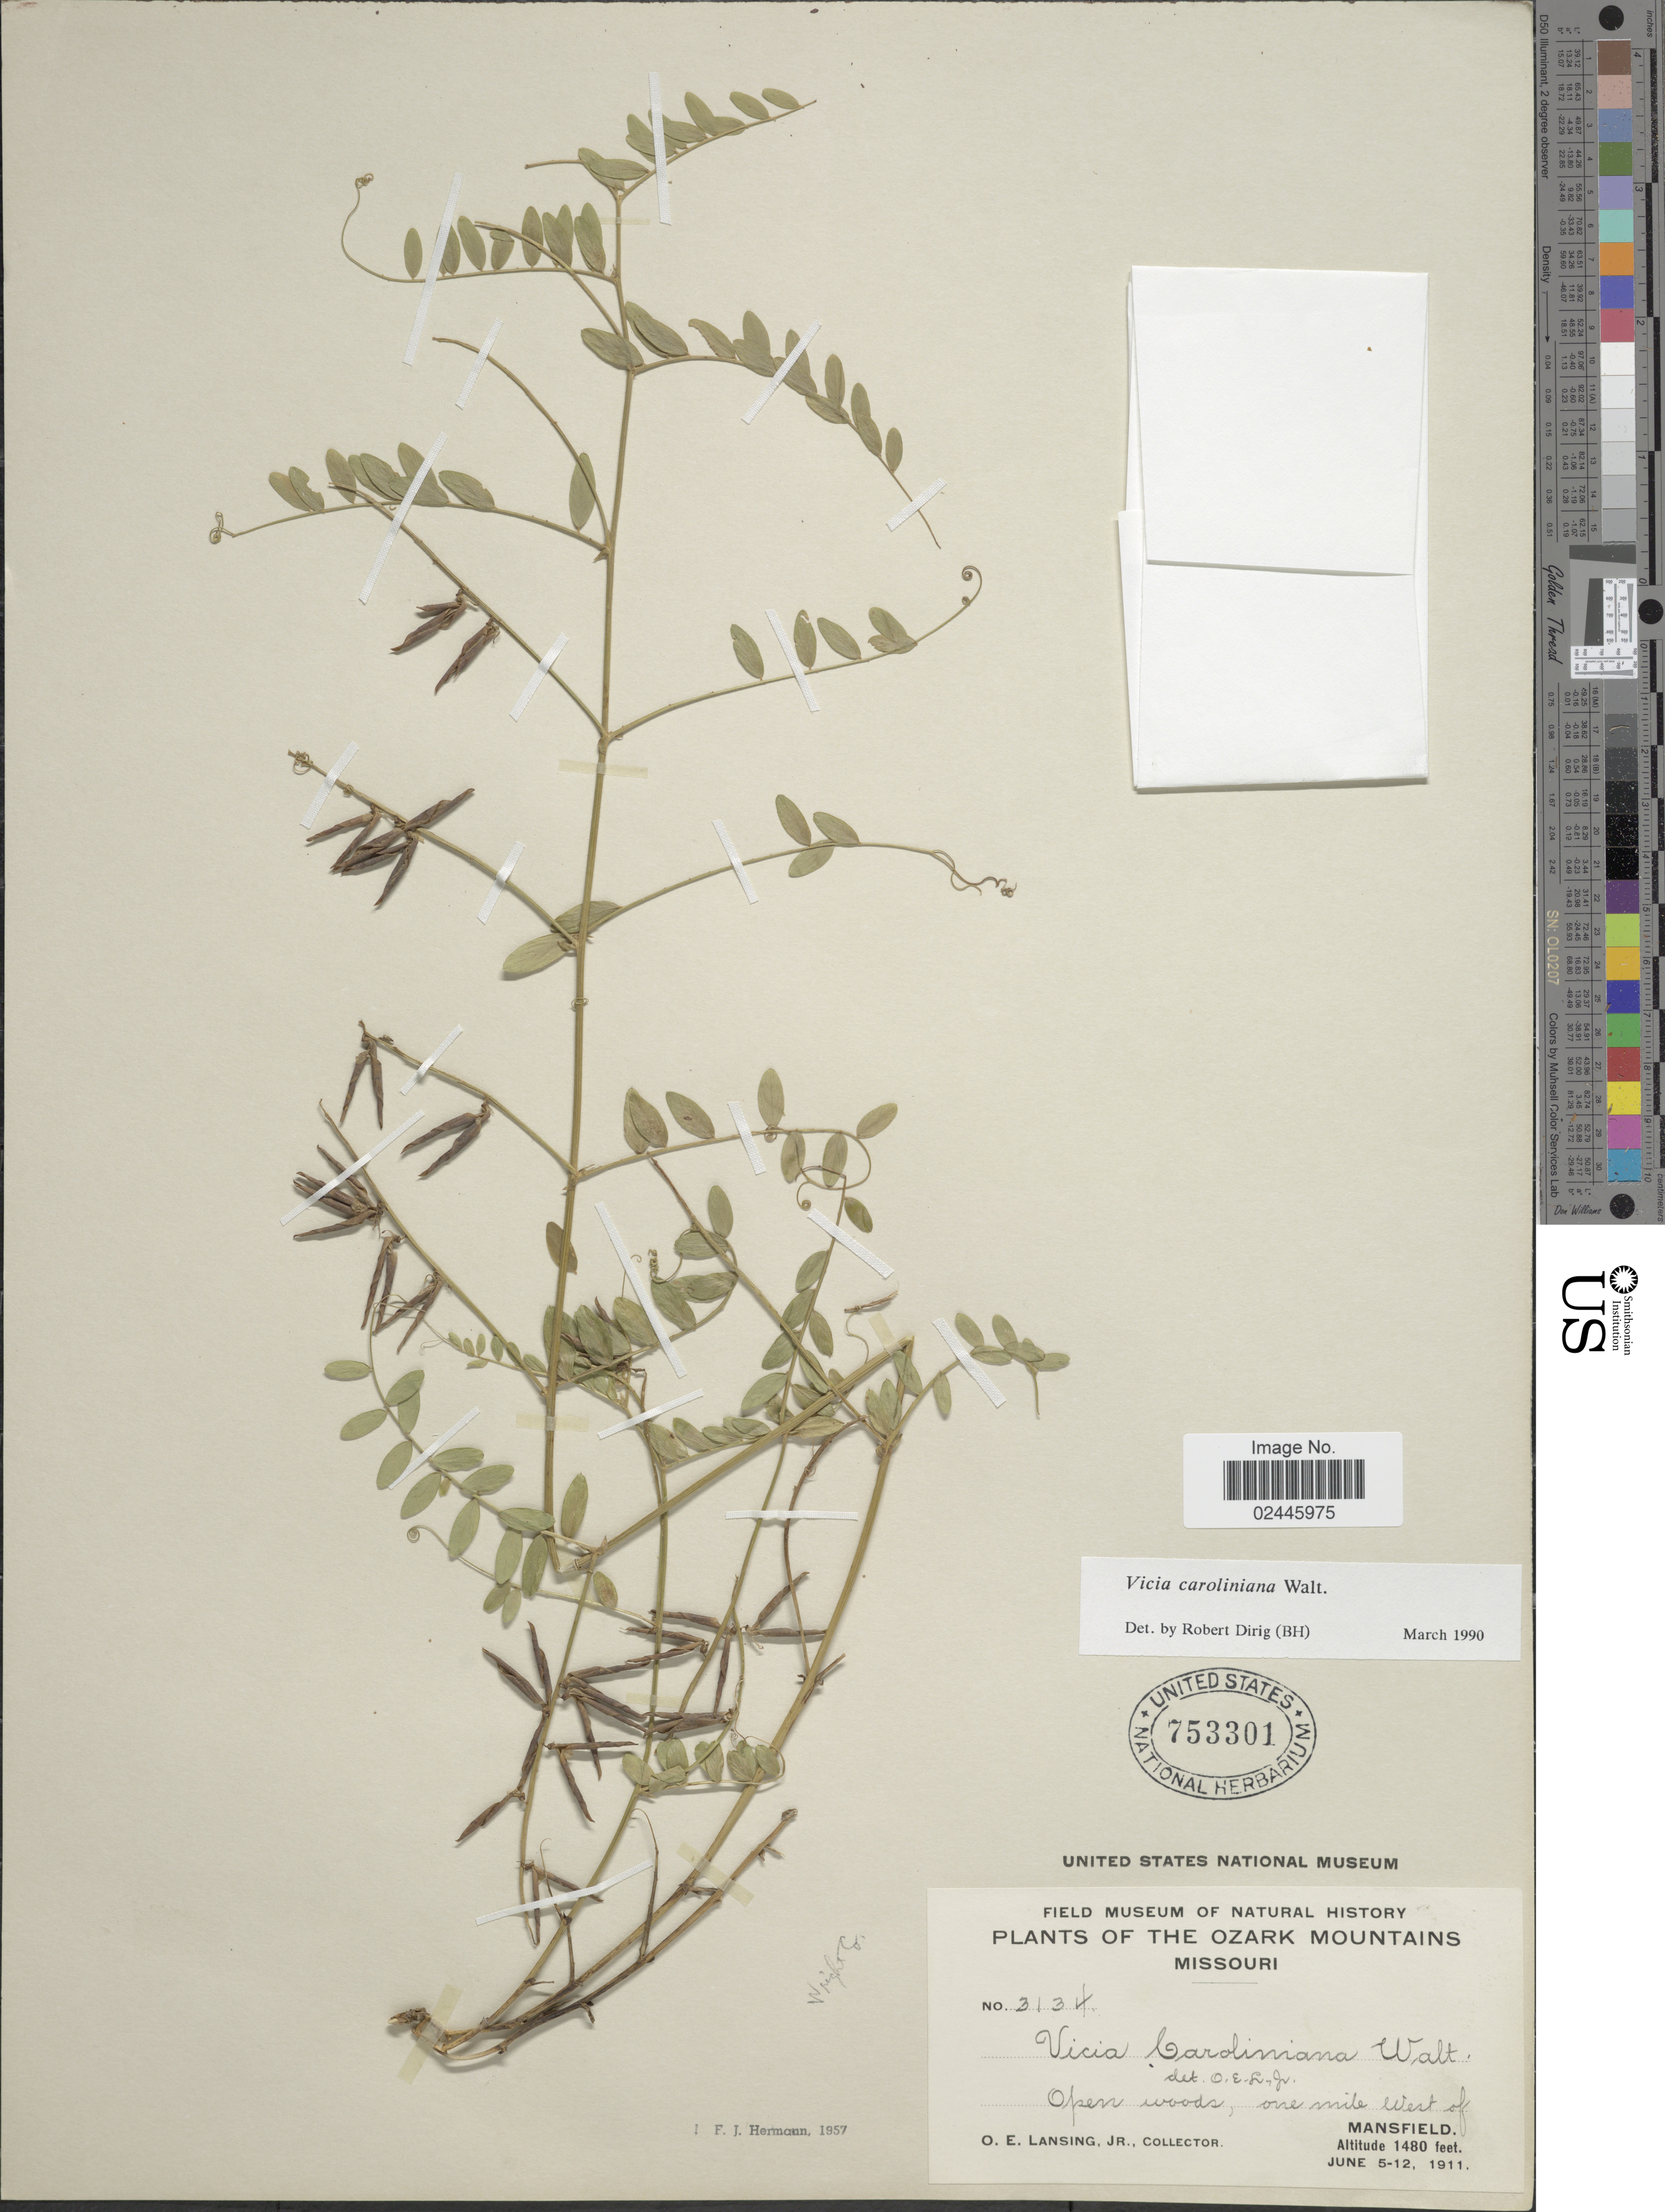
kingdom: Plantae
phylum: Tracheophyta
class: Magnoliopsida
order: Fabales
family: Fabaceae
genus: Vicia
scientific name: Vicia caroliniana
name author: Walter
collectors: O. Lansing Jr.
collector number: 3134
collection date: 1911-06-05/1911-06-12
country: United States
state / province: Missouri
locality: Ozark Mountains, open woods, one mile west of Mansfield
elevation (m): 451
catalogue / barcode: US 753301